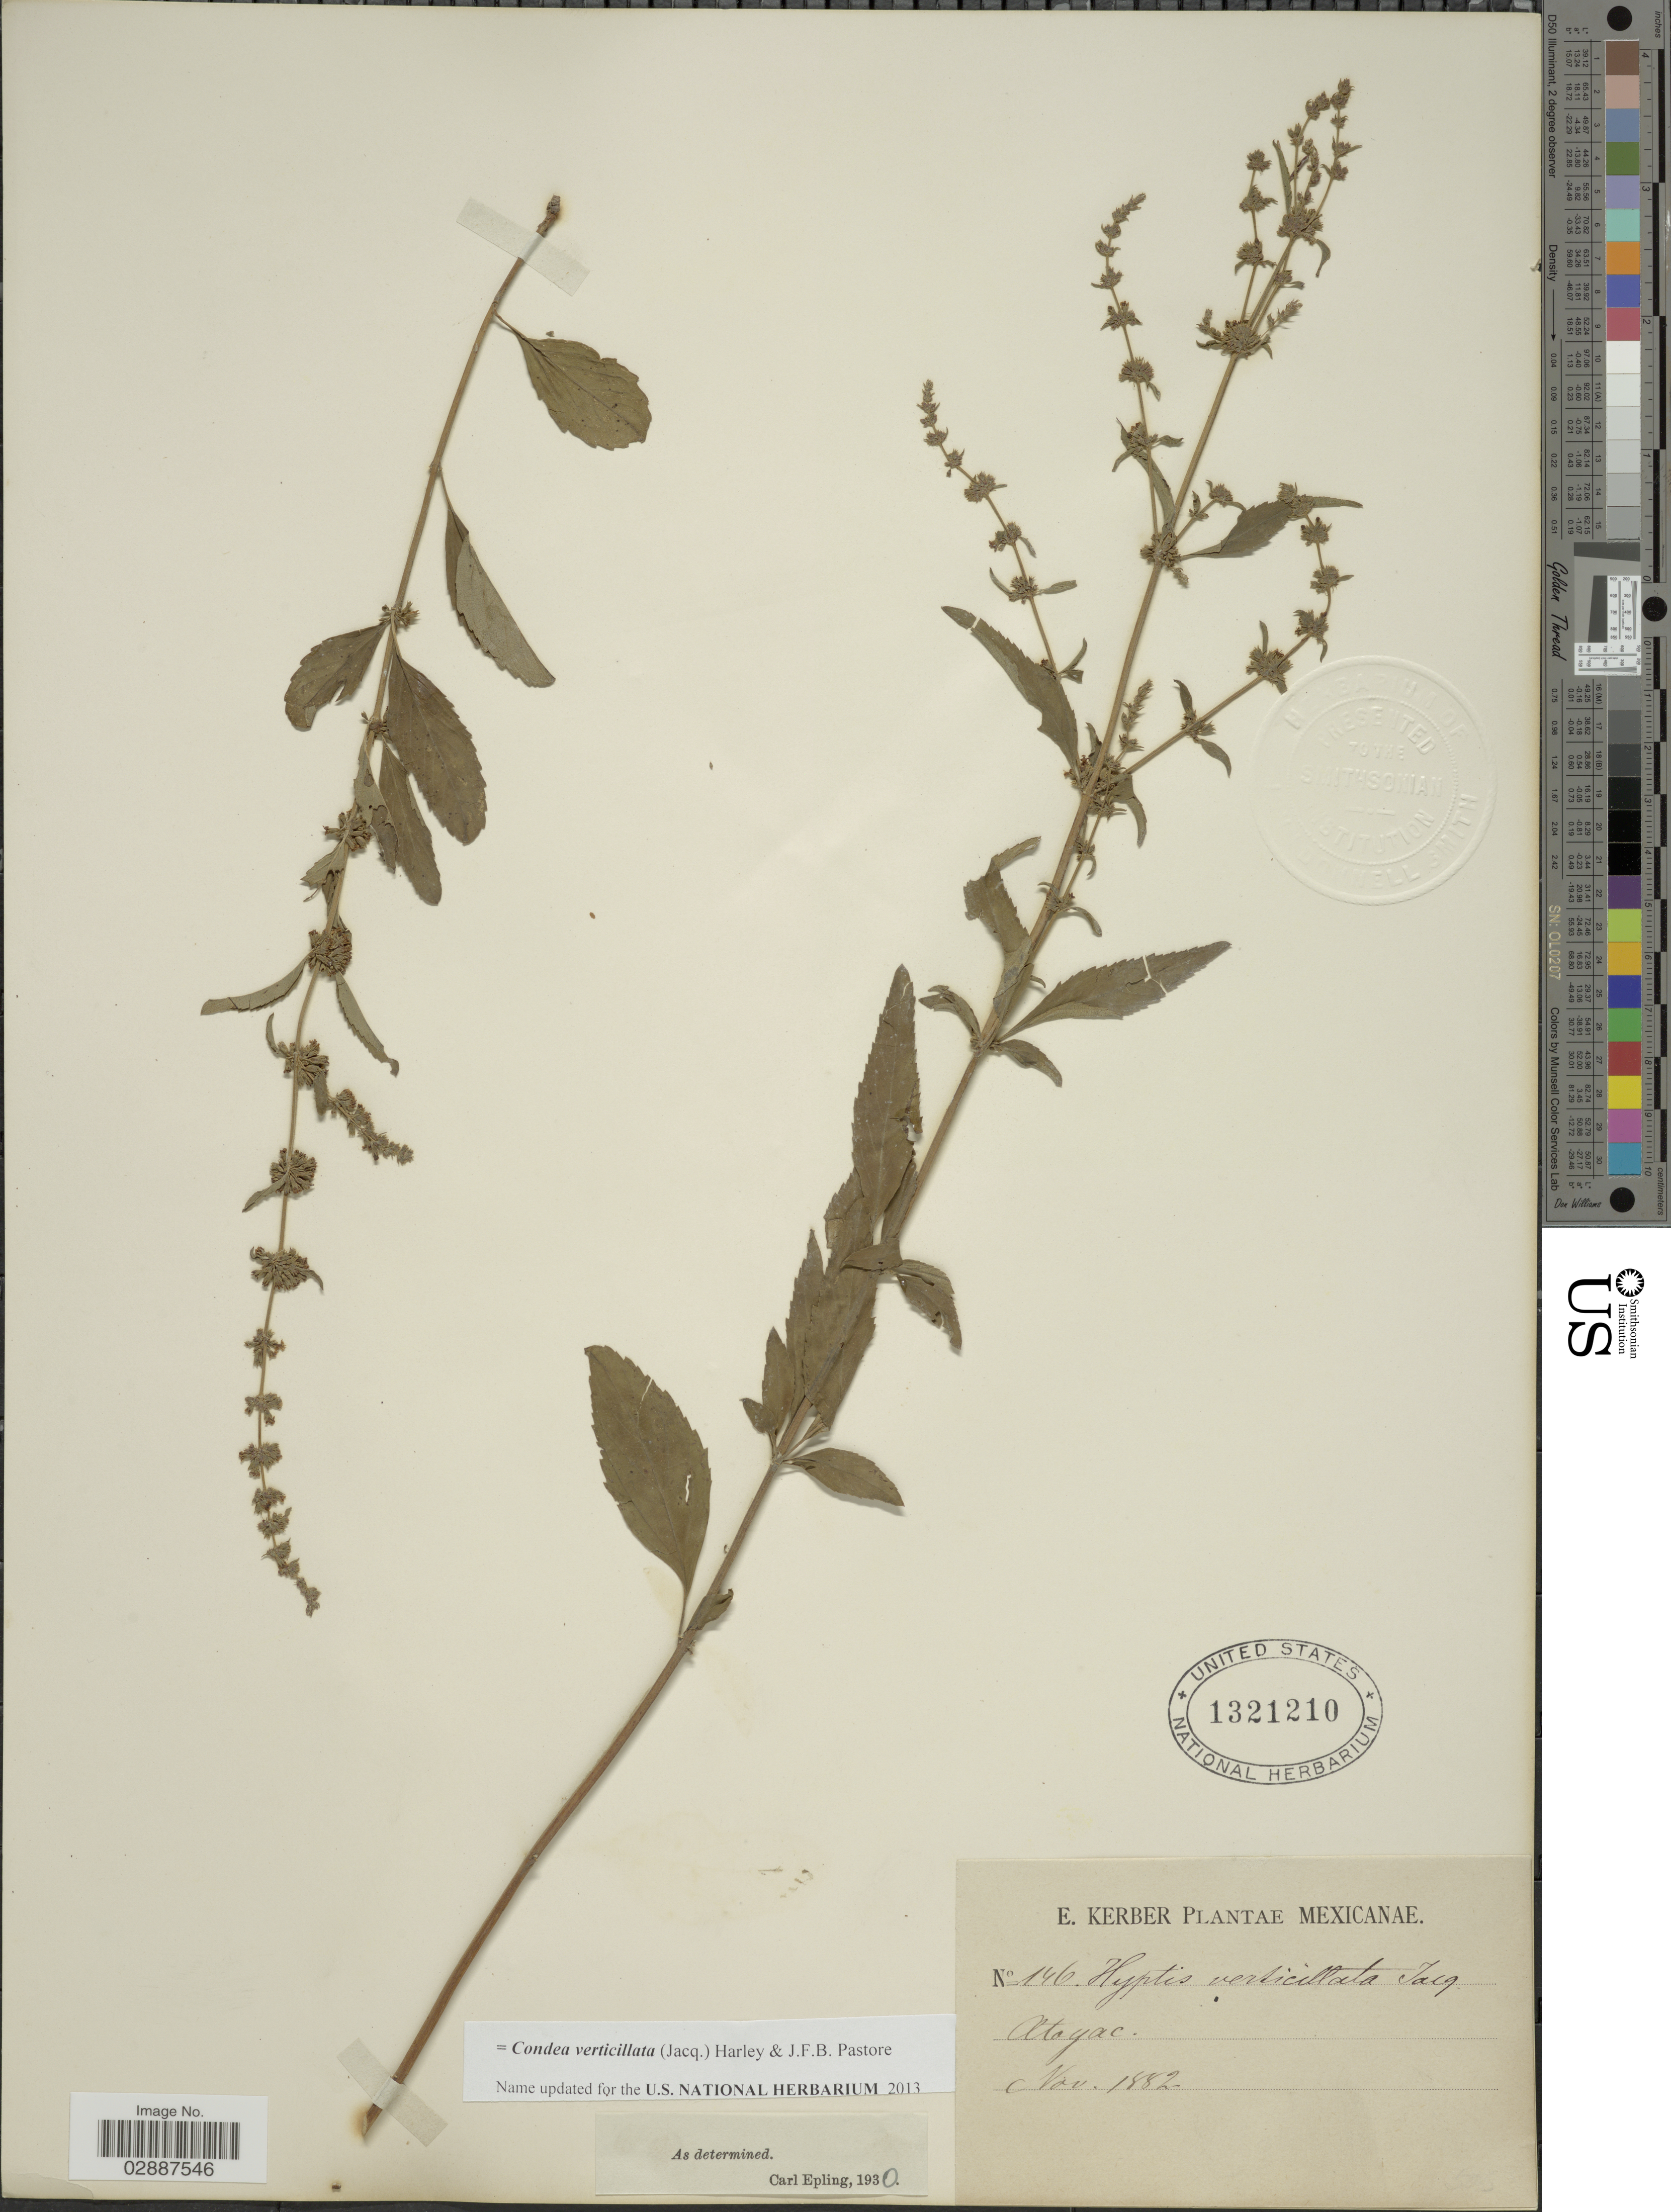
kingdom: Plantae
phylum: Tracheophyta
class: Magnoliopsida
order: Lamiales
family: Lamiaceae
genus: Condea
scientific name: Condea verticillata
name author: (Jacq.) Harley & J.F.B. Pastore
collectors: E. Kerber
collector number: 146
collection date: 1882-11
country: Mexico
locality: Atoyac.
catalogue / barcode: US 1321210